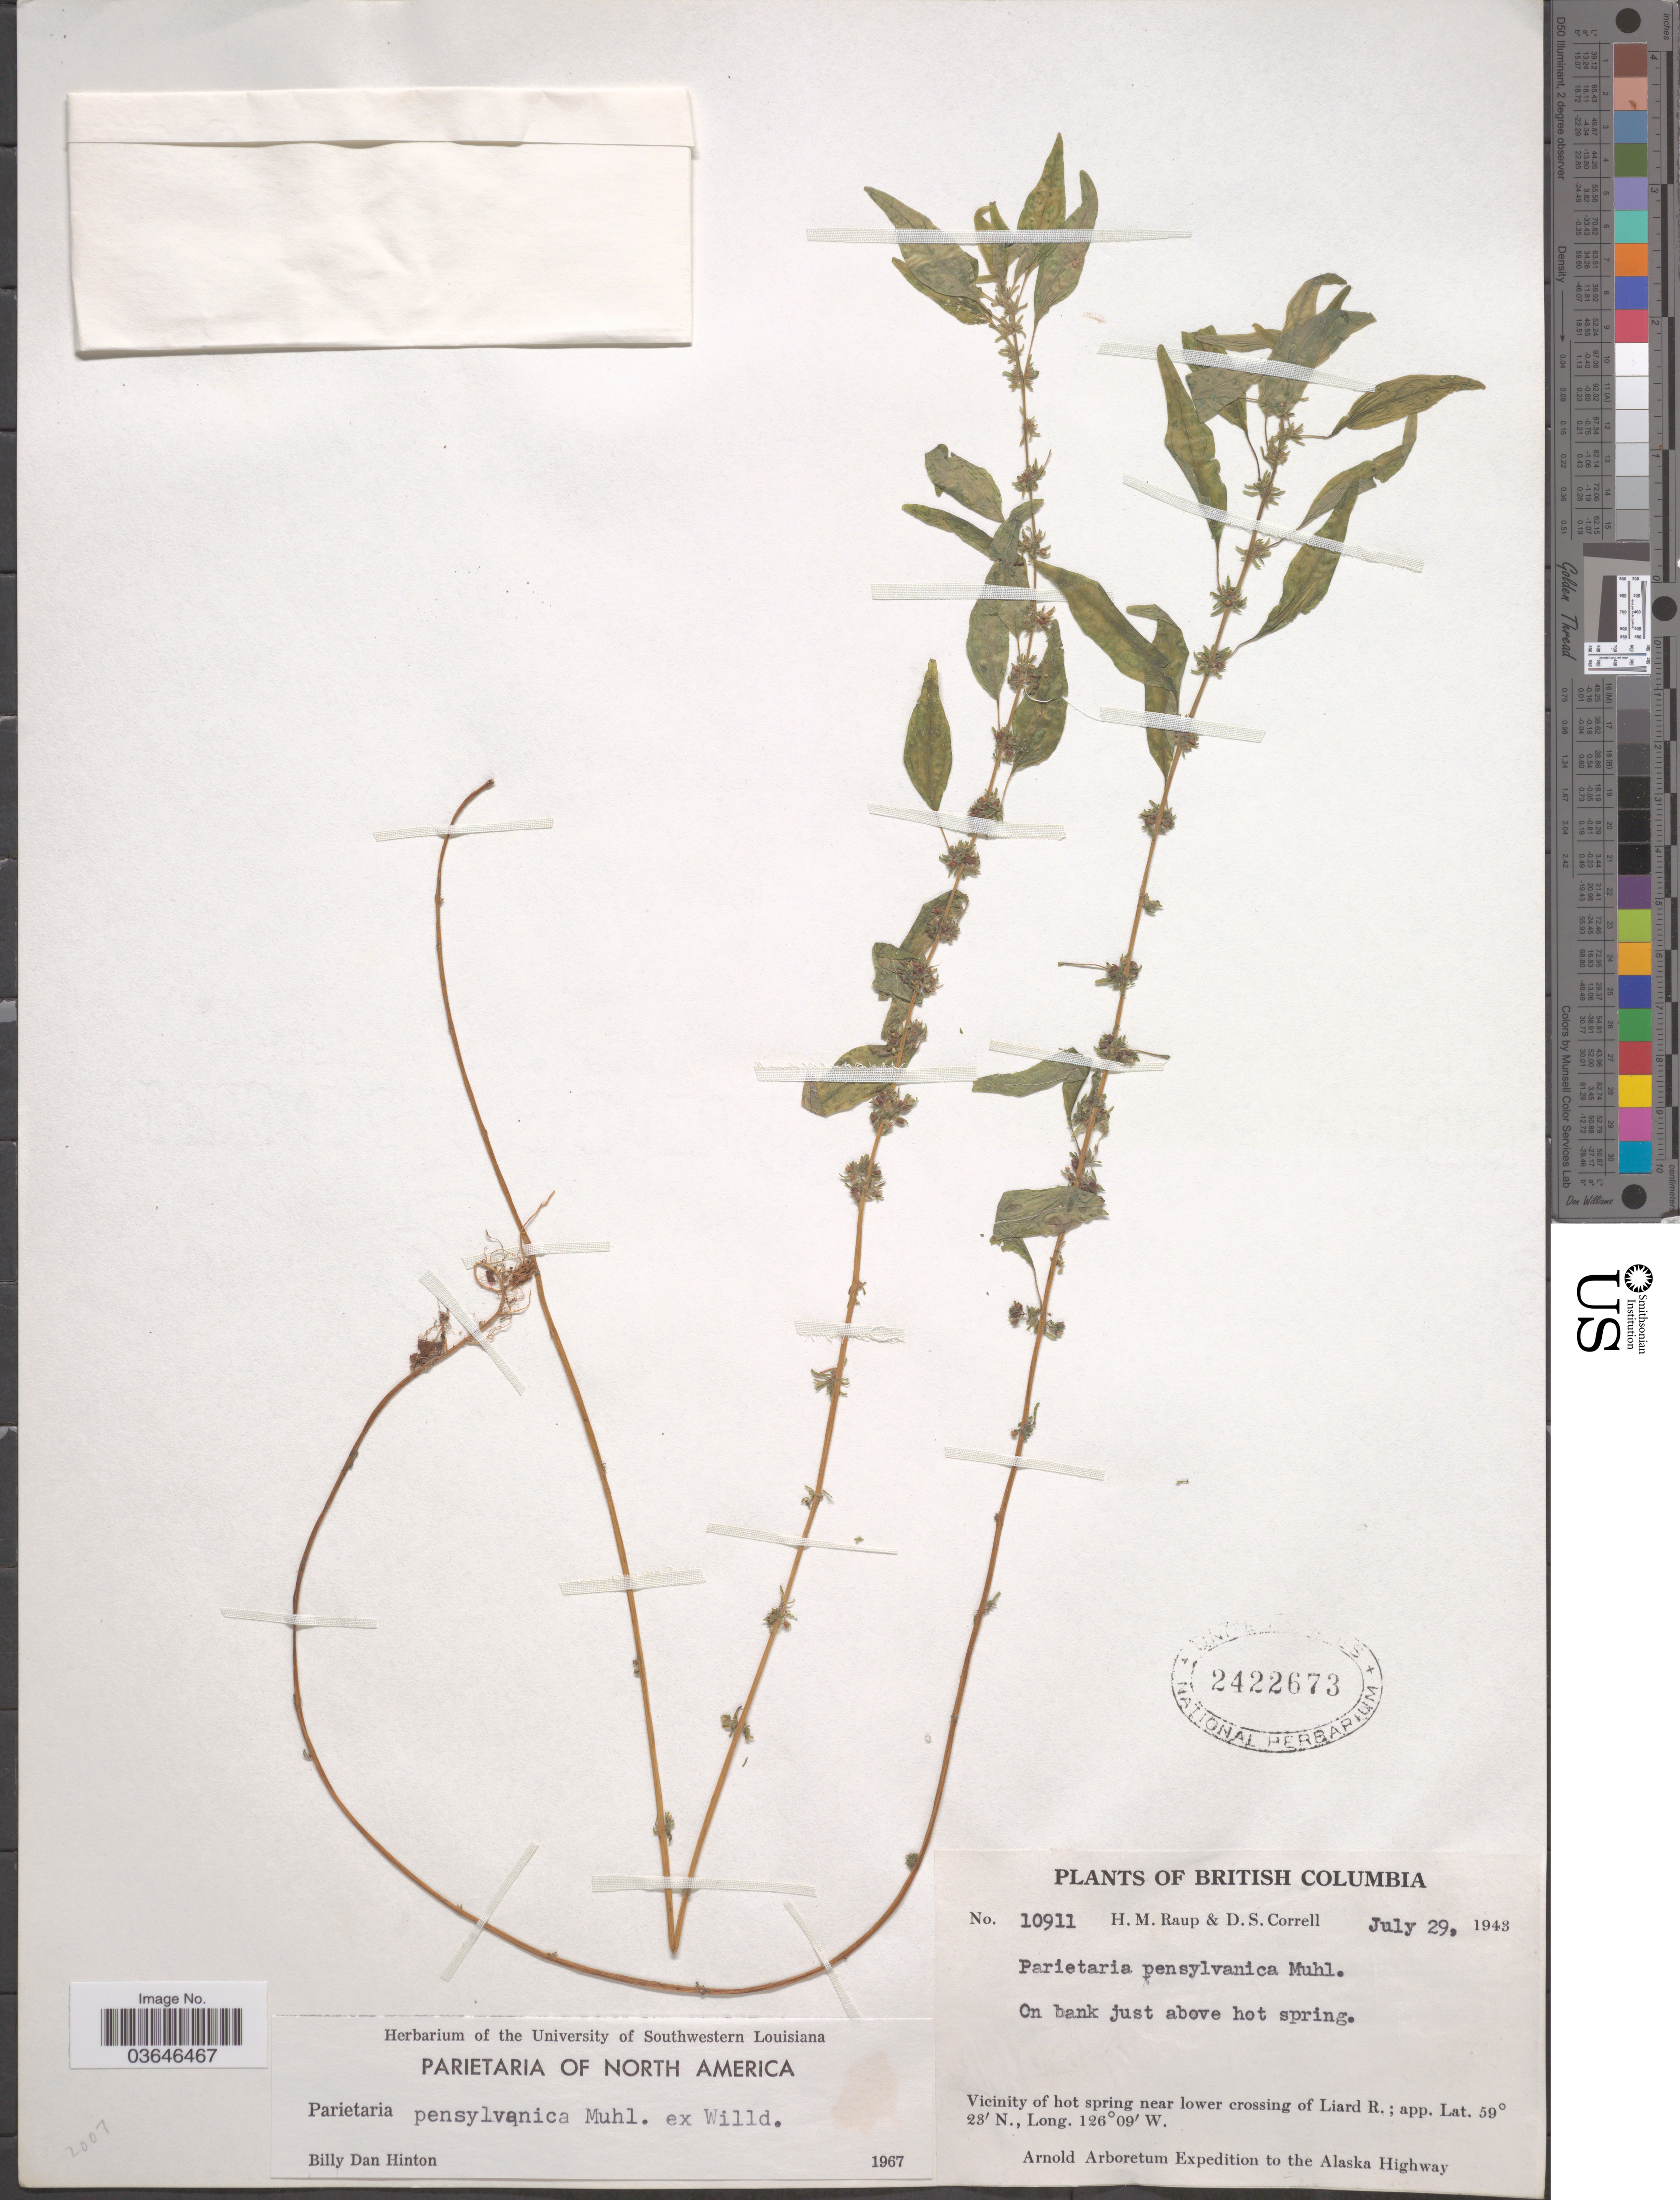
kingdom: Plantae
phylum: Tracheophyta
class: Magnoliopsida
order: Rosales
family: Urticaceae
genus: Parietaria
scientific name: Parietaria pensylvanica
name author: Muhl. ex Willd.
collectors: H. Raup & D. S. Correll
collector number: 10911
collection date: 1943-07-29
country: Canada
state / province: British Columbia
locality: Vicinity of hot spring near lower crossing of Liard R.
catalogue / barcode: US 2422673